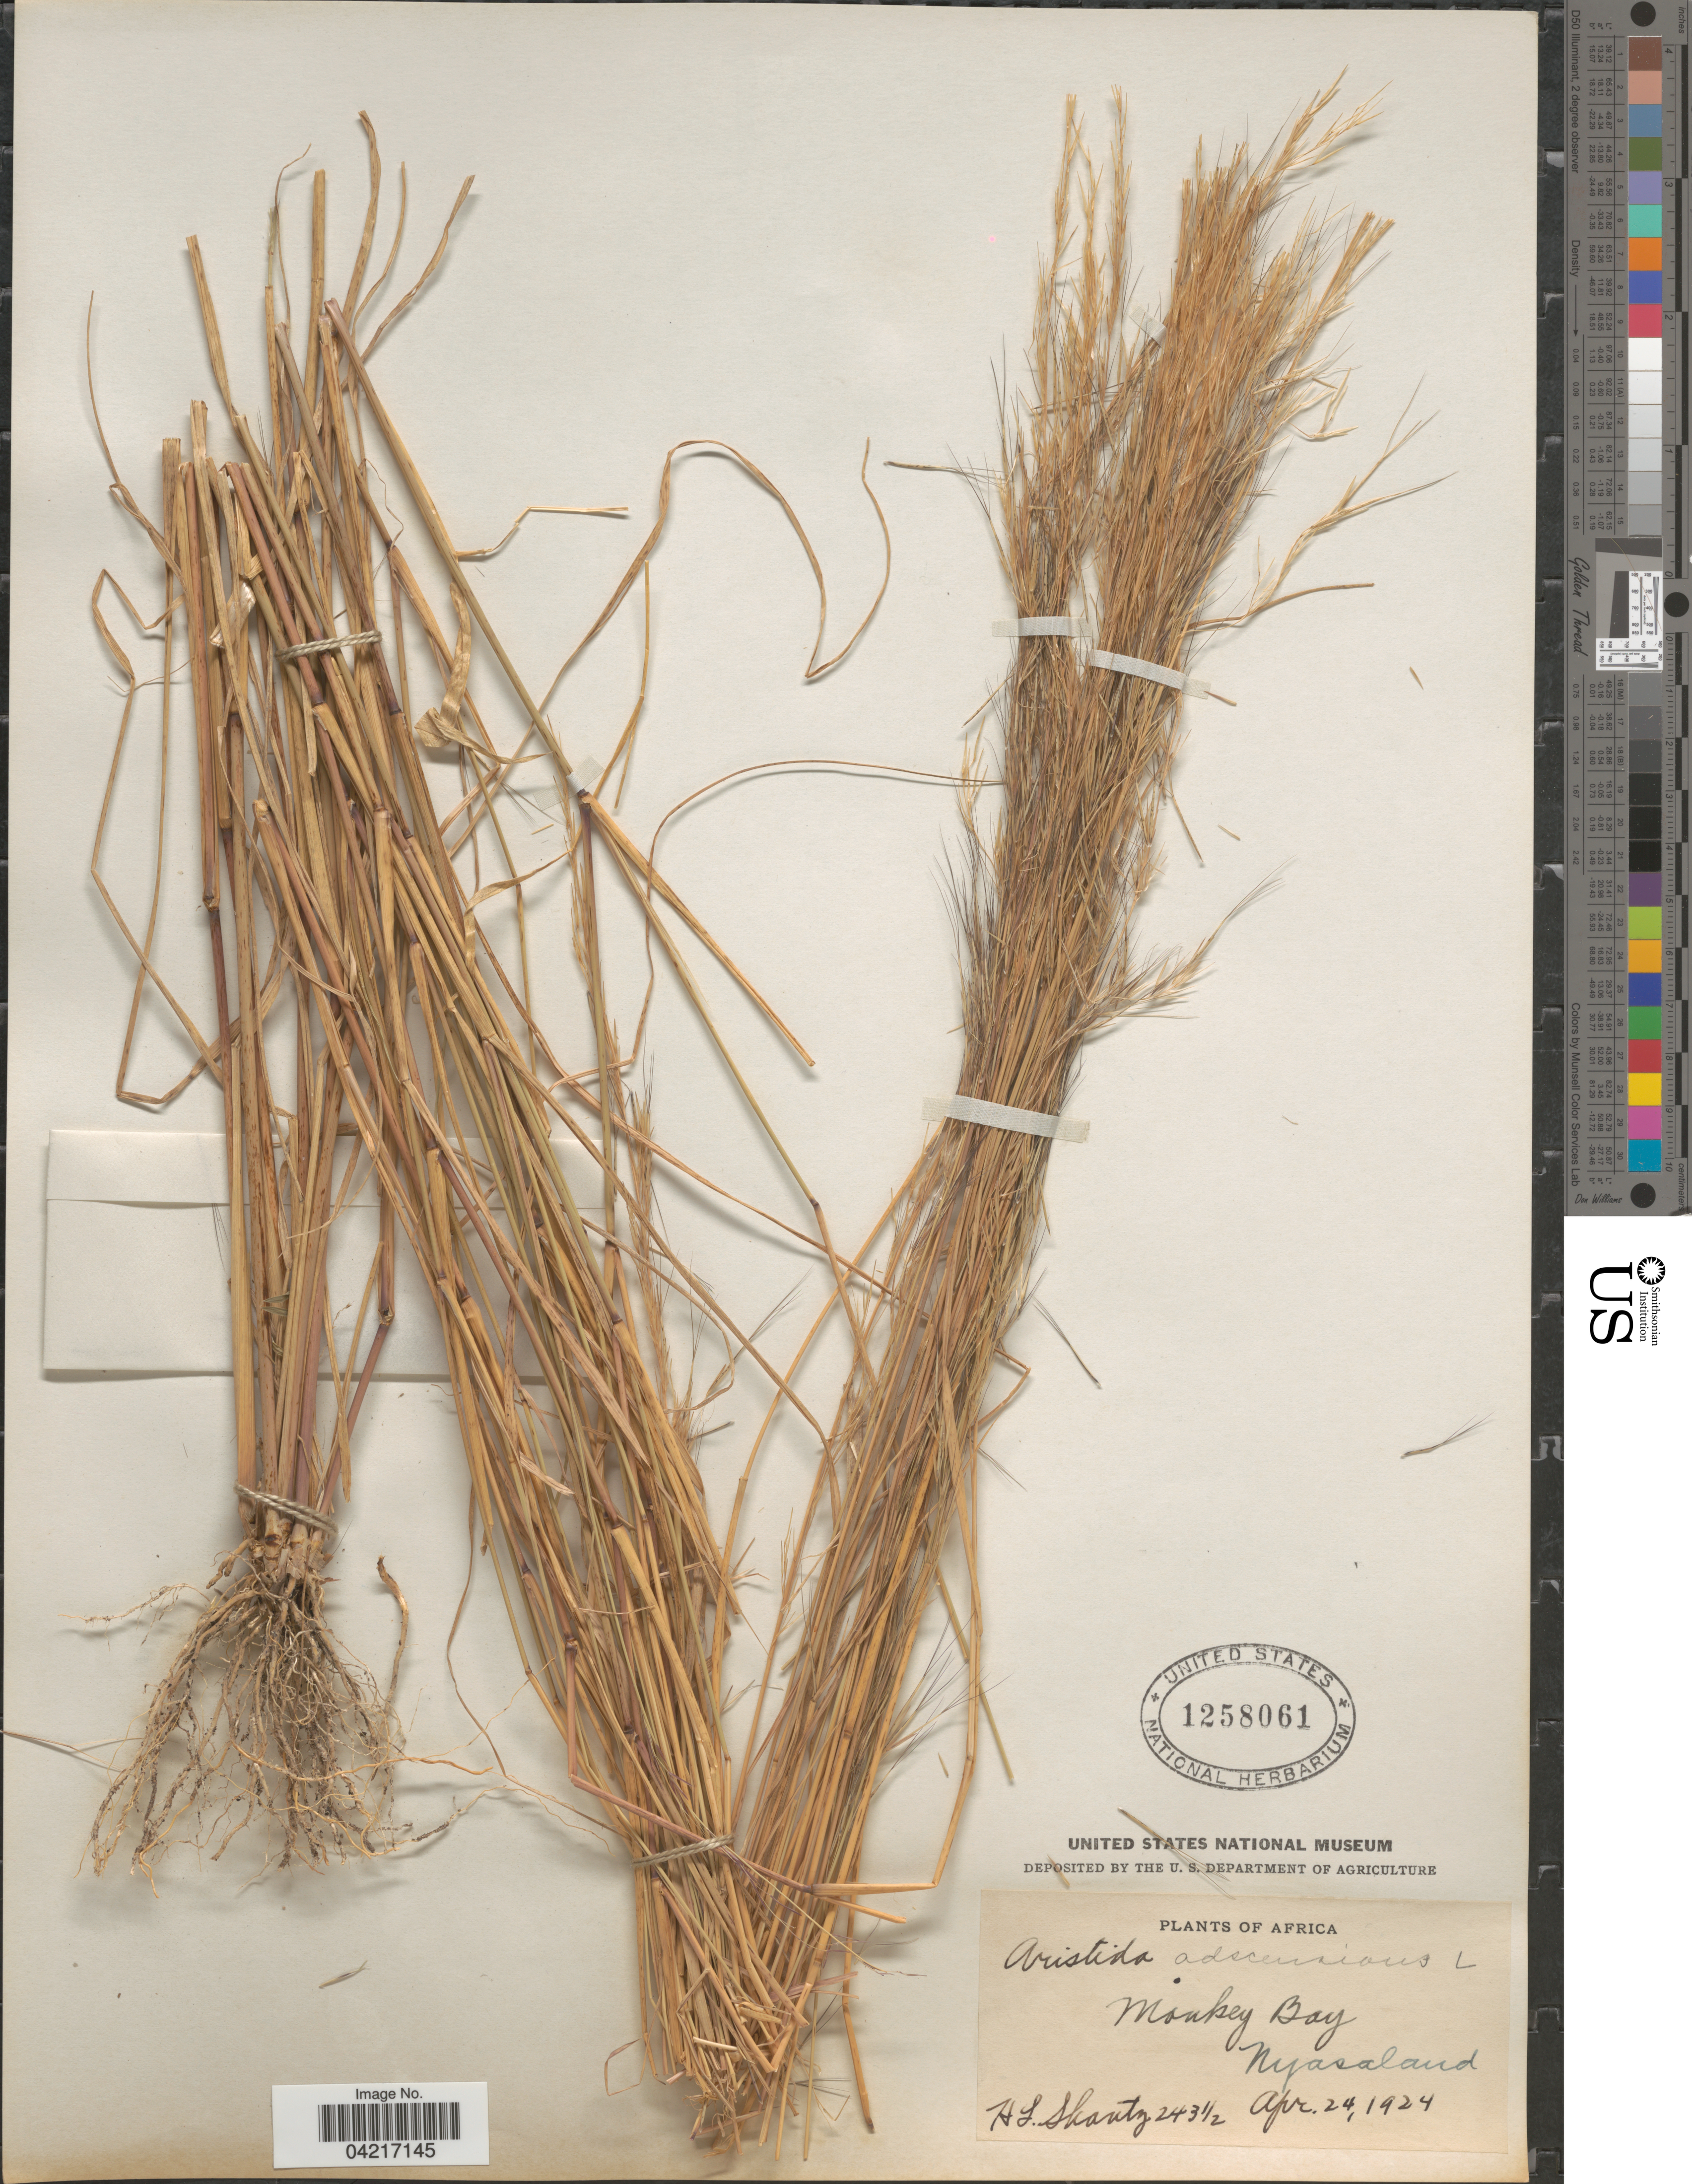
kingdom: Plantae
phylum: Tracheophyta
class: Liliopsida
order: Poales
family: Poaceae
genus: Aristida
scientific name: Aristida adscensionis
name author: L.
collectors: H. Shanty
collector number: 243½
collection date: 1924-04-24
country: Malawi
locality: Monkey Bay. Nyasaland.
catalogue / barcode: US 1258061